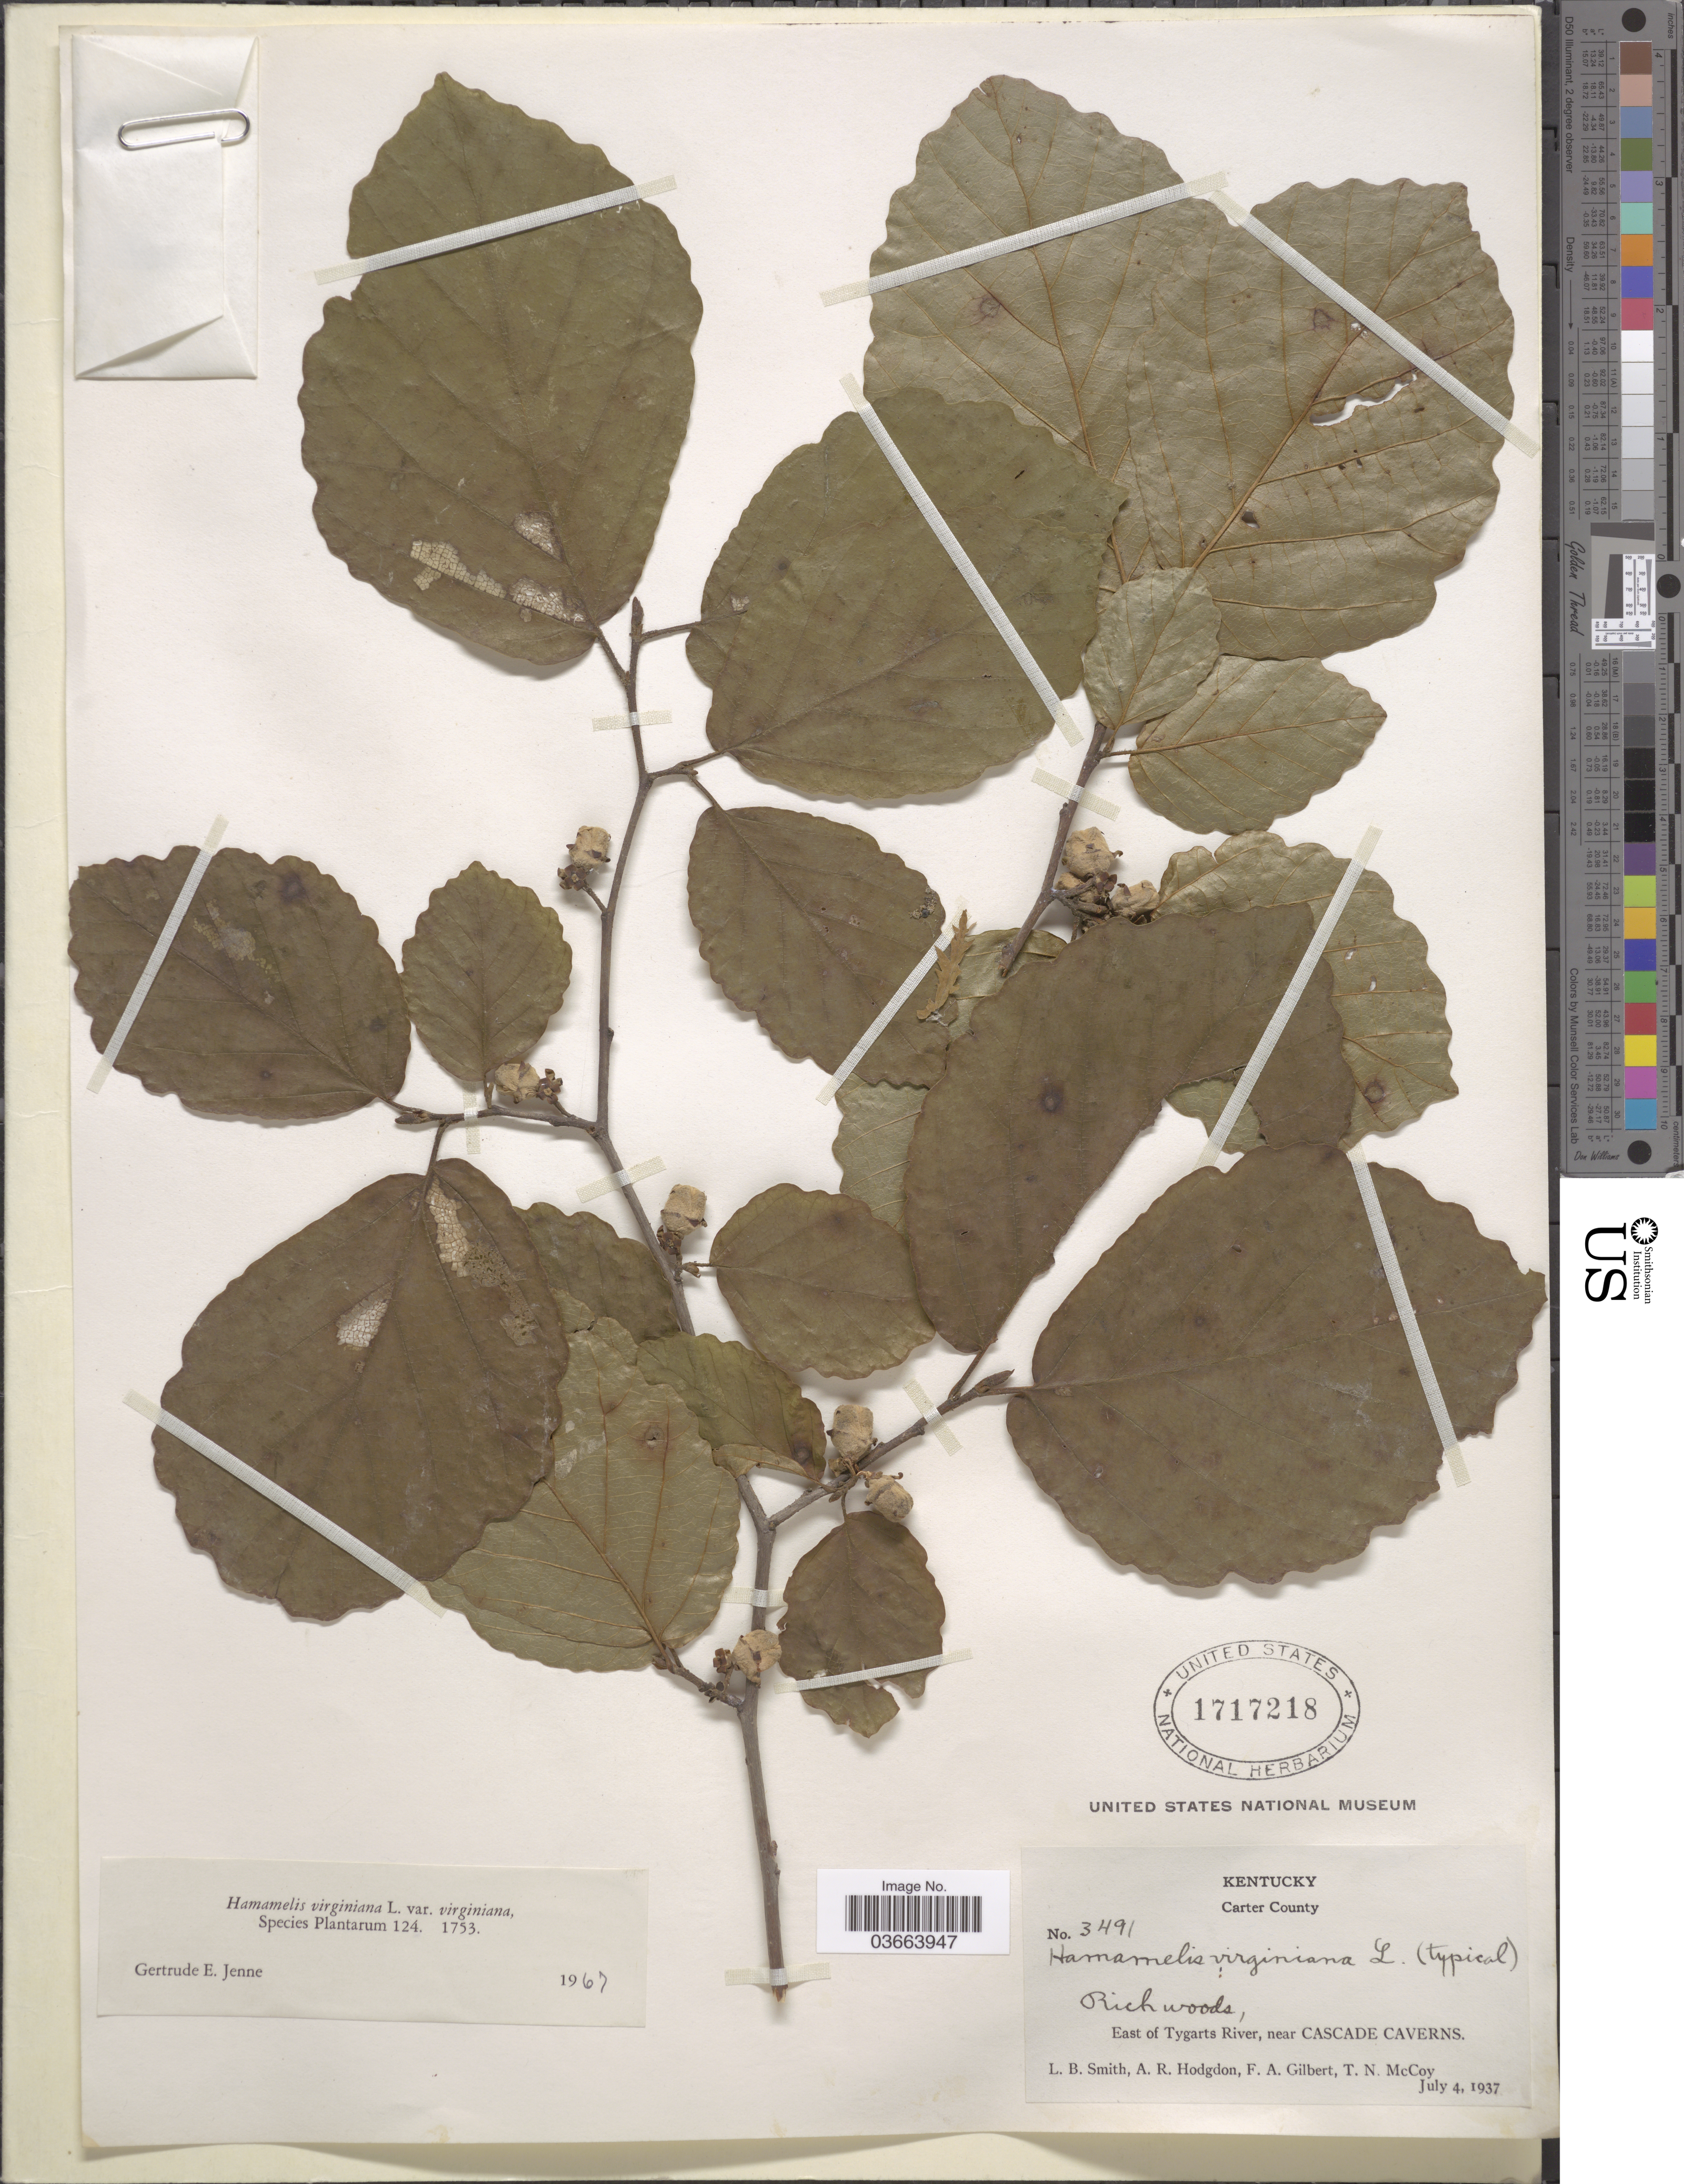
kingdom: Plantae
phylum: Tracheophyta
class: Magnoliopsida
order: Saxifragales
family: Hamamelidaceae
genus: Hamamelis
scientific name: Hamamelis virginiana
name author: L.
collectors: L. Smith, A. R. Hodgdon, F. A. Gilbert & T. N. McCoy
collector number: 3491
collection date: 1937-07-04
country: United States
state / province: Kentucky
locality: Carter County. East of Tygarts River, near Cascade Caverns.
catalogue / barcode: US 1717218